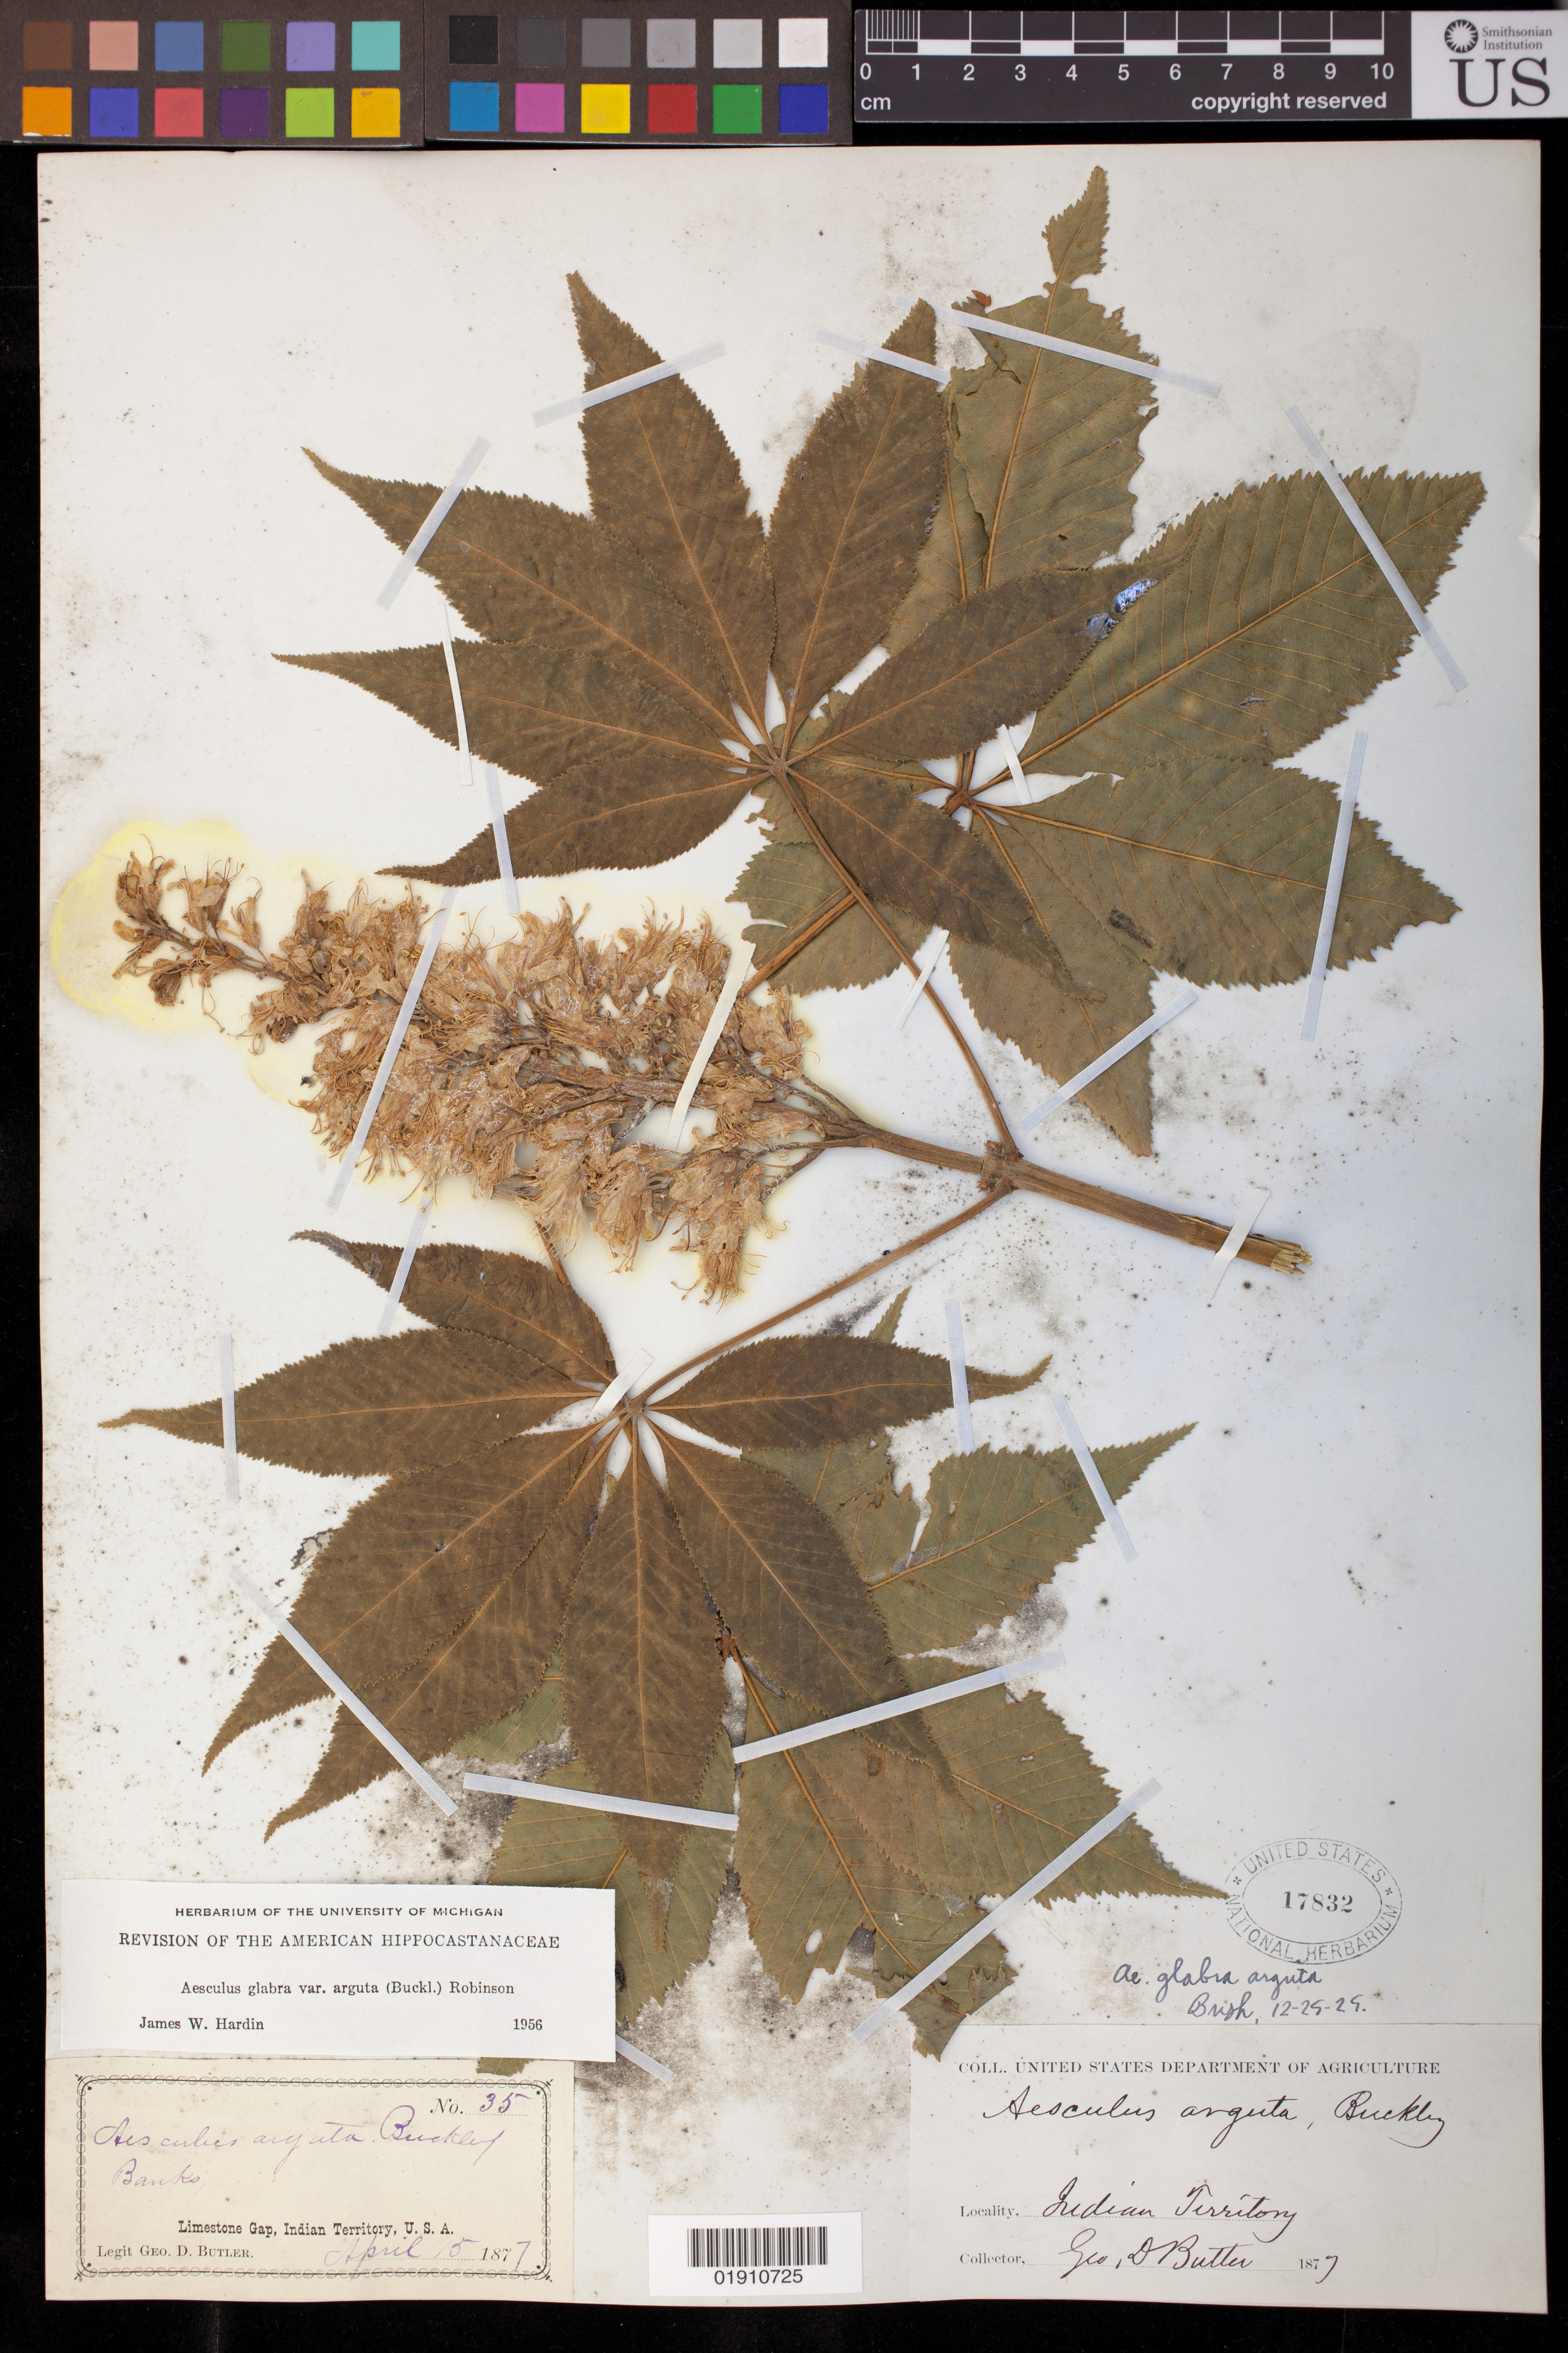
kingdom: Plantae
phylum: Tracheophyta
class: Magnoliopsida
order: Sapindales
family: Sapindaceae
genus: Aesculus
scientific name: Aesculus glabra var. anguta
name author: (Buckley) B.L. Rob.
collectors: G. D. Butler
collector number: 35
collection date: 1877-04-15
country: United States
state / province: Oklahoma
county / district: Atoka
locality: Limestone Gap, Indian Territory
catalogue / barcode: US 17832